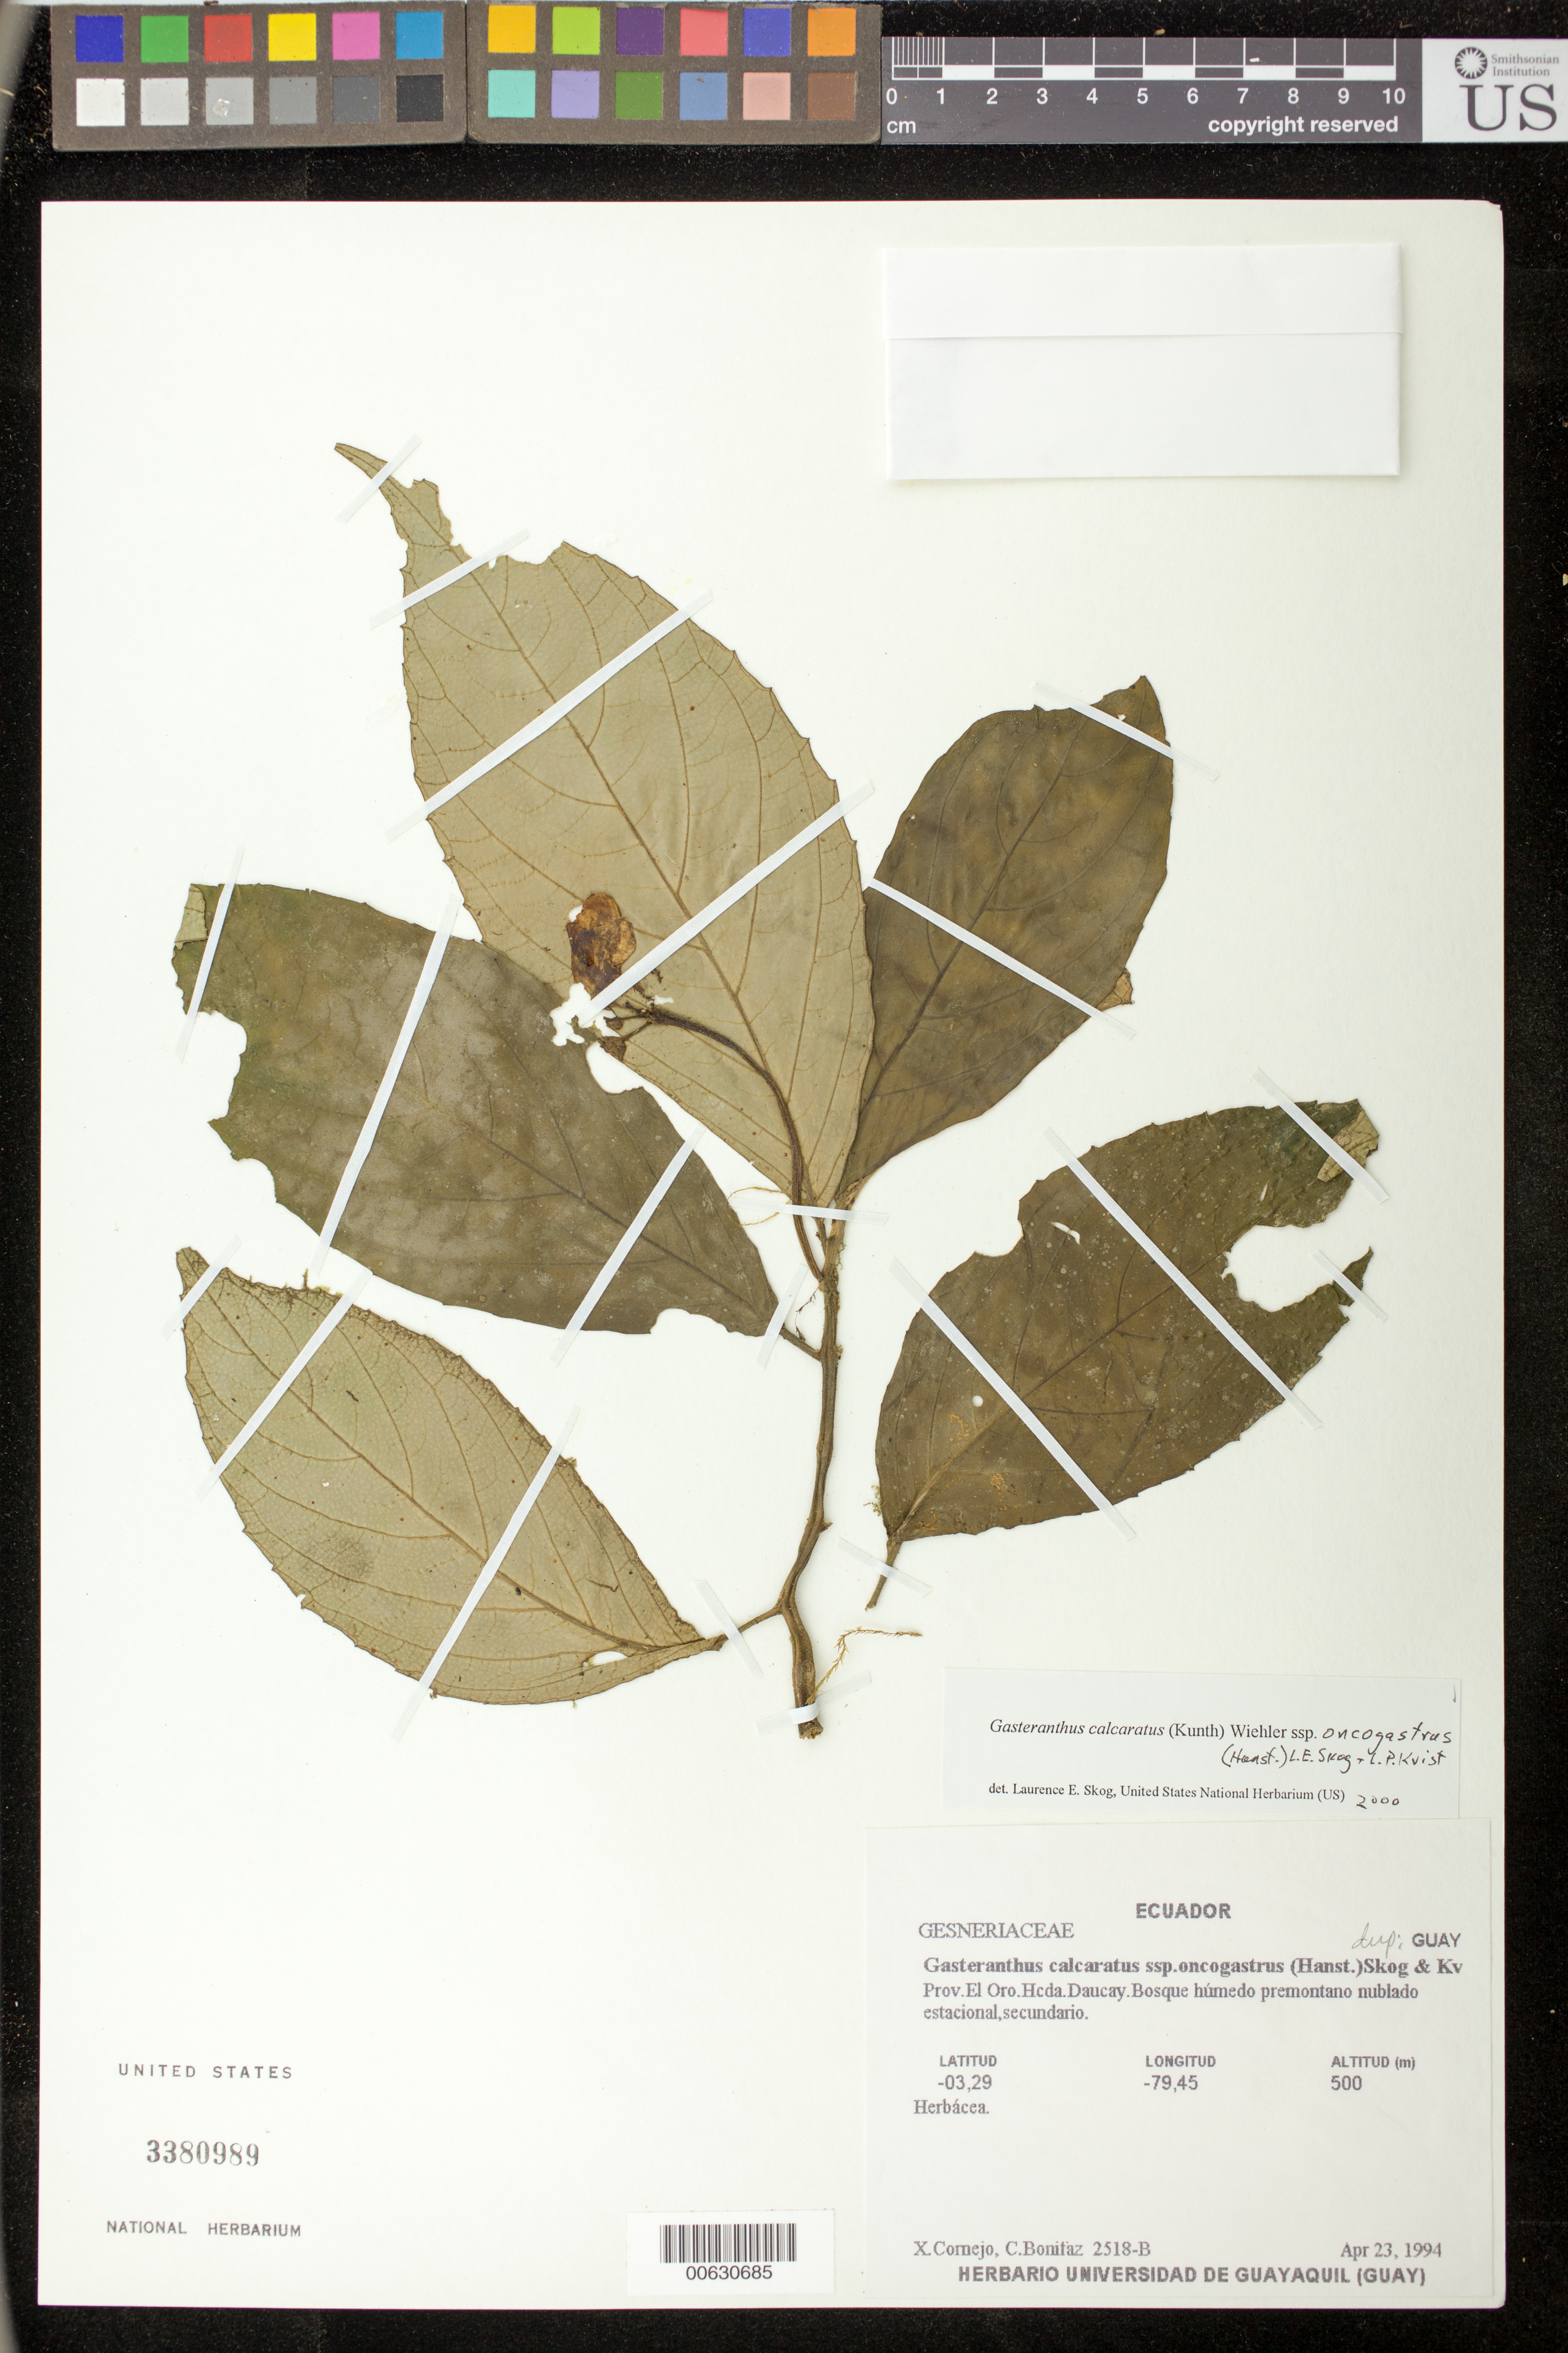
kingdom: Plantae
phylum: Tracheophyta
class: Magnoliopsida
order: Lamiales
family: Gesneriaceae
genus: Sinningia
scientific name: Sinningia incarnata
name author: (Aubl.) D.L. Denham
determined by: Skog, Laurence E.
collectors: X. F. Cornejo & C. Bonifaz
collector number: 2518 -B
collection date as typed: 23 Apr 1994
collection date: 1994-04-23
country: Ecuador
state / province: El Oro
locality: Hcda. Daucay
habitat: Bosque húmedo premontano nublado estacional, secundario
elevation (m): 500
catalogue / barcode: US 3380989